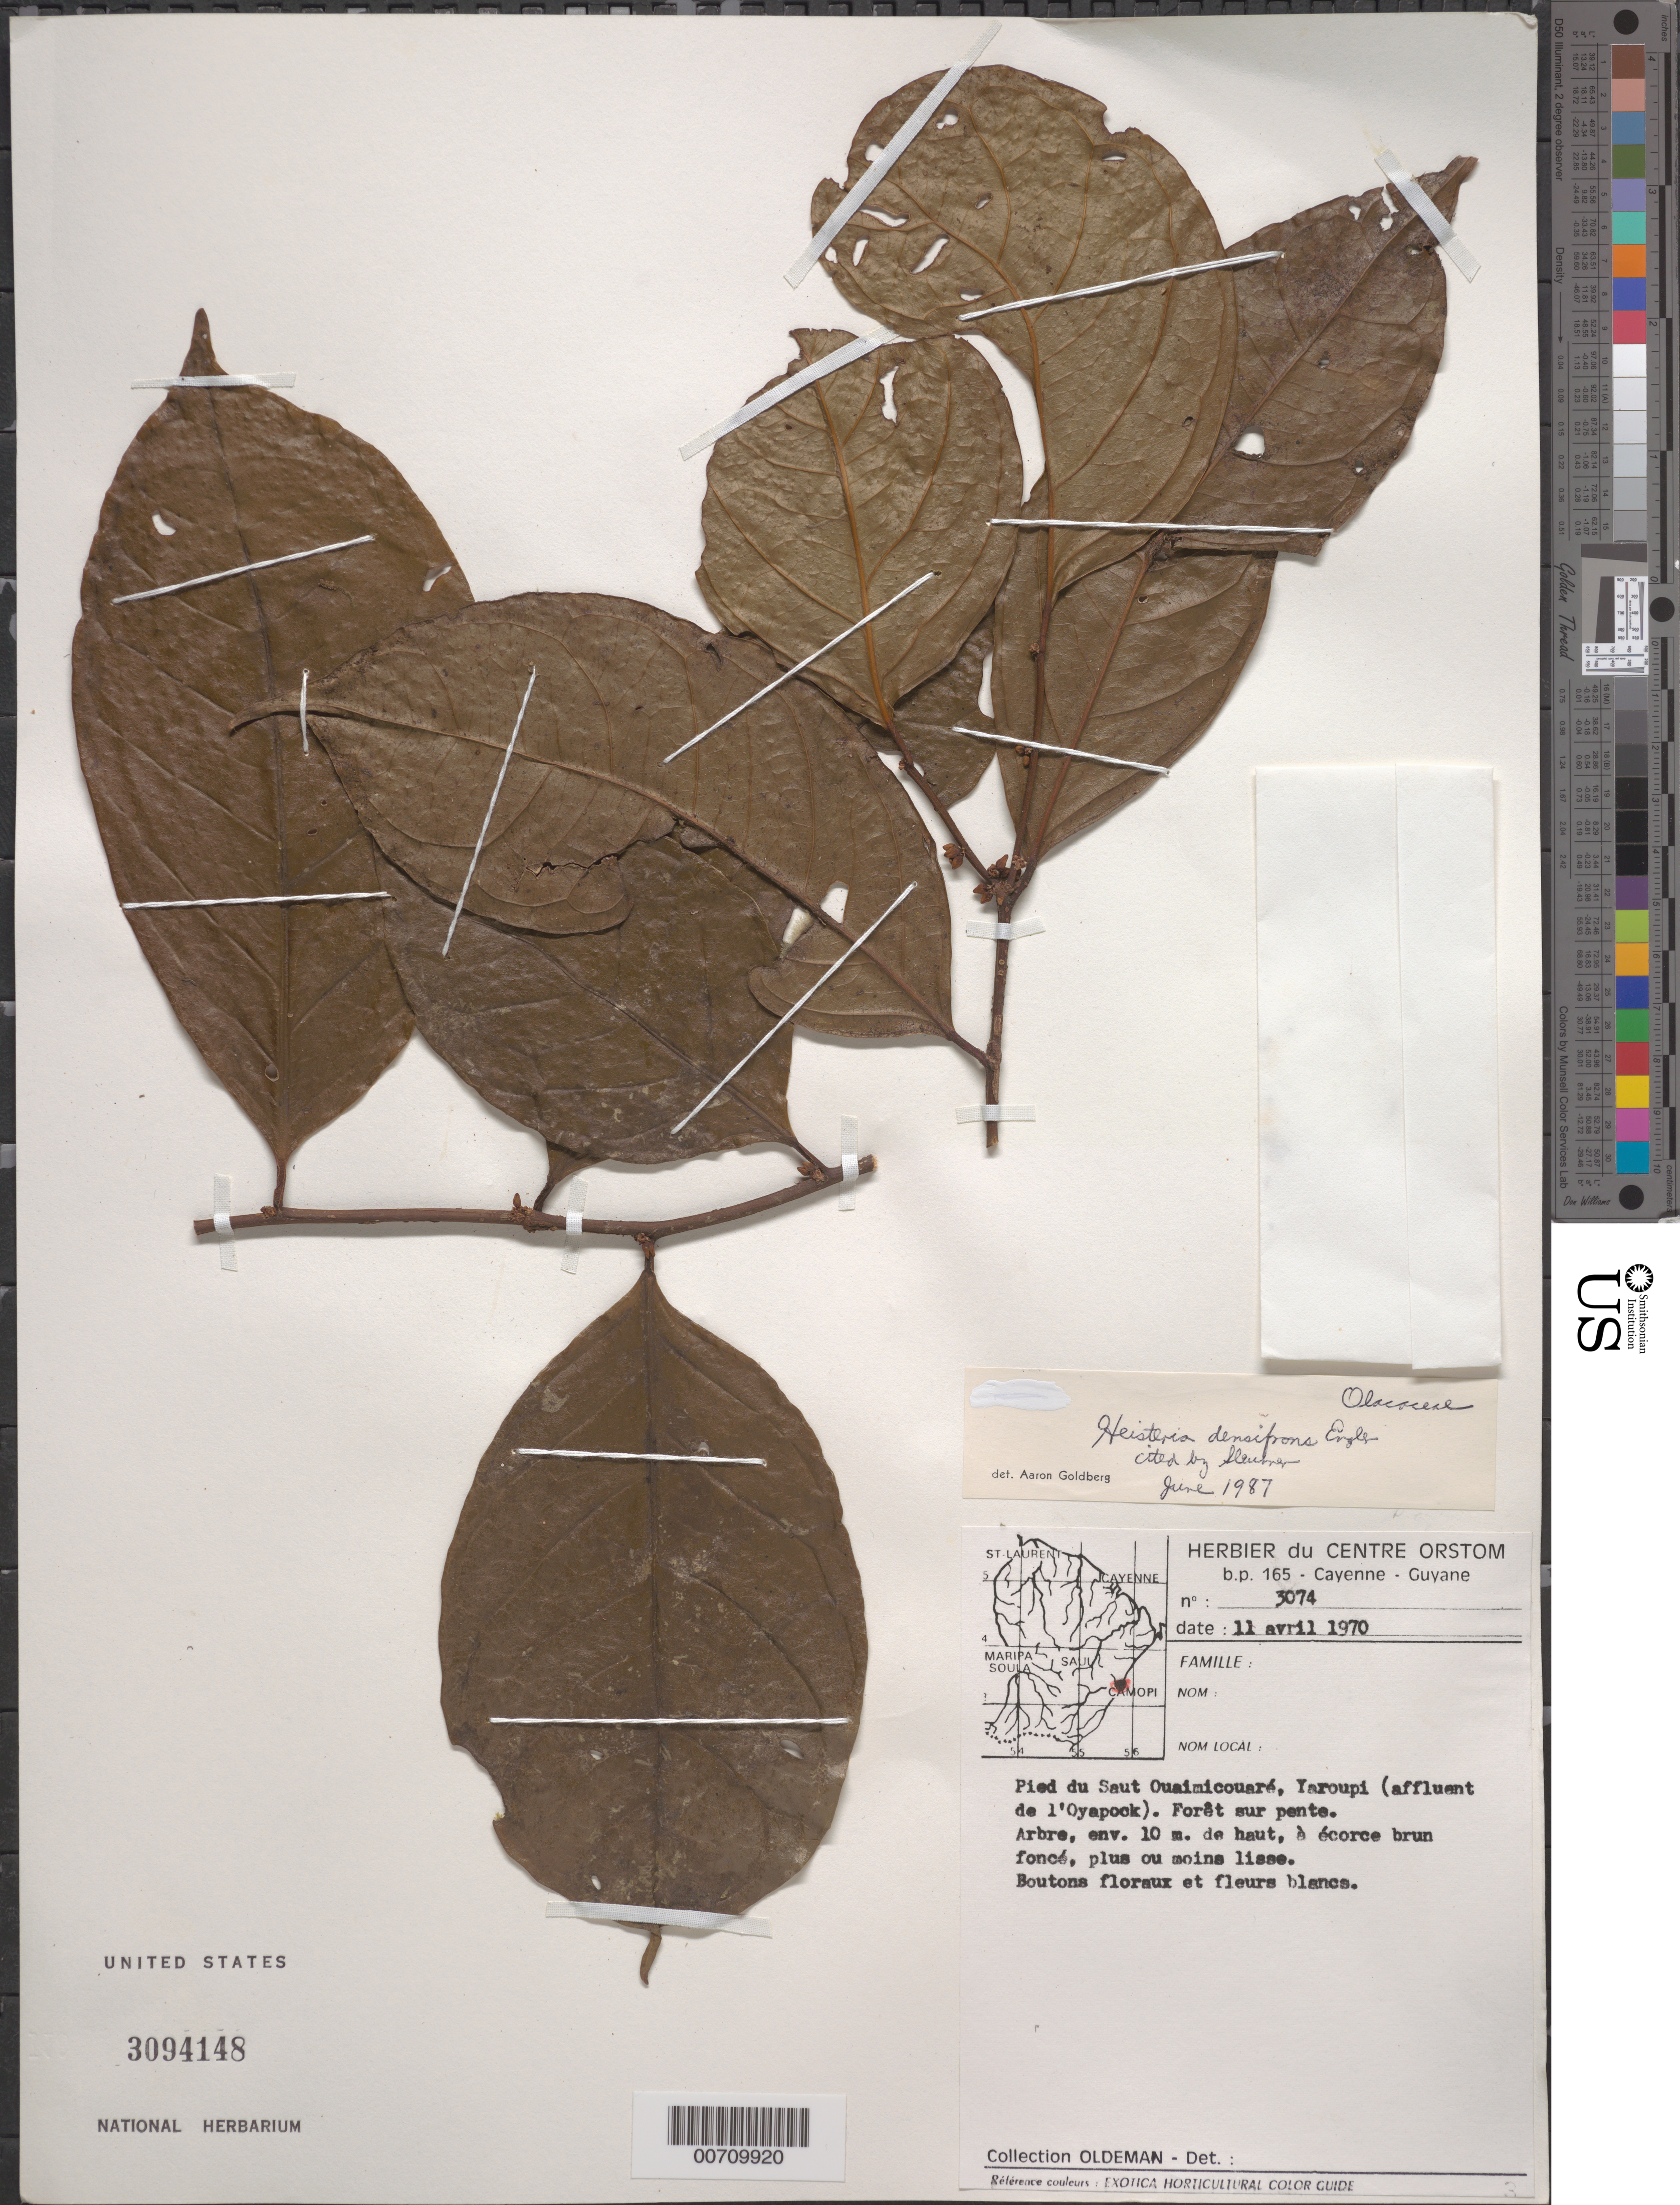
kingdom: Plantae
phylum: Tracheophyta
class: Magnoliopsida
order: Santalales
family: Erythropalaceae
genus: Heisteria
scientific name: Heisteria densifrons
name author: Engl.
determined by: Goldberg, Aaron, (US), NMNH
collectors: R. Oldeman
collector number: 3074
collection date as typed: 11-Apr-70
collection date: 1970-04-11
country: French Guiana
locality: Pied du Saut Ouaimicouare, Yaroupi (affluent de l'Oyapock)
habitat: Forêt sur pente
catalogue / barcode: US 3094148